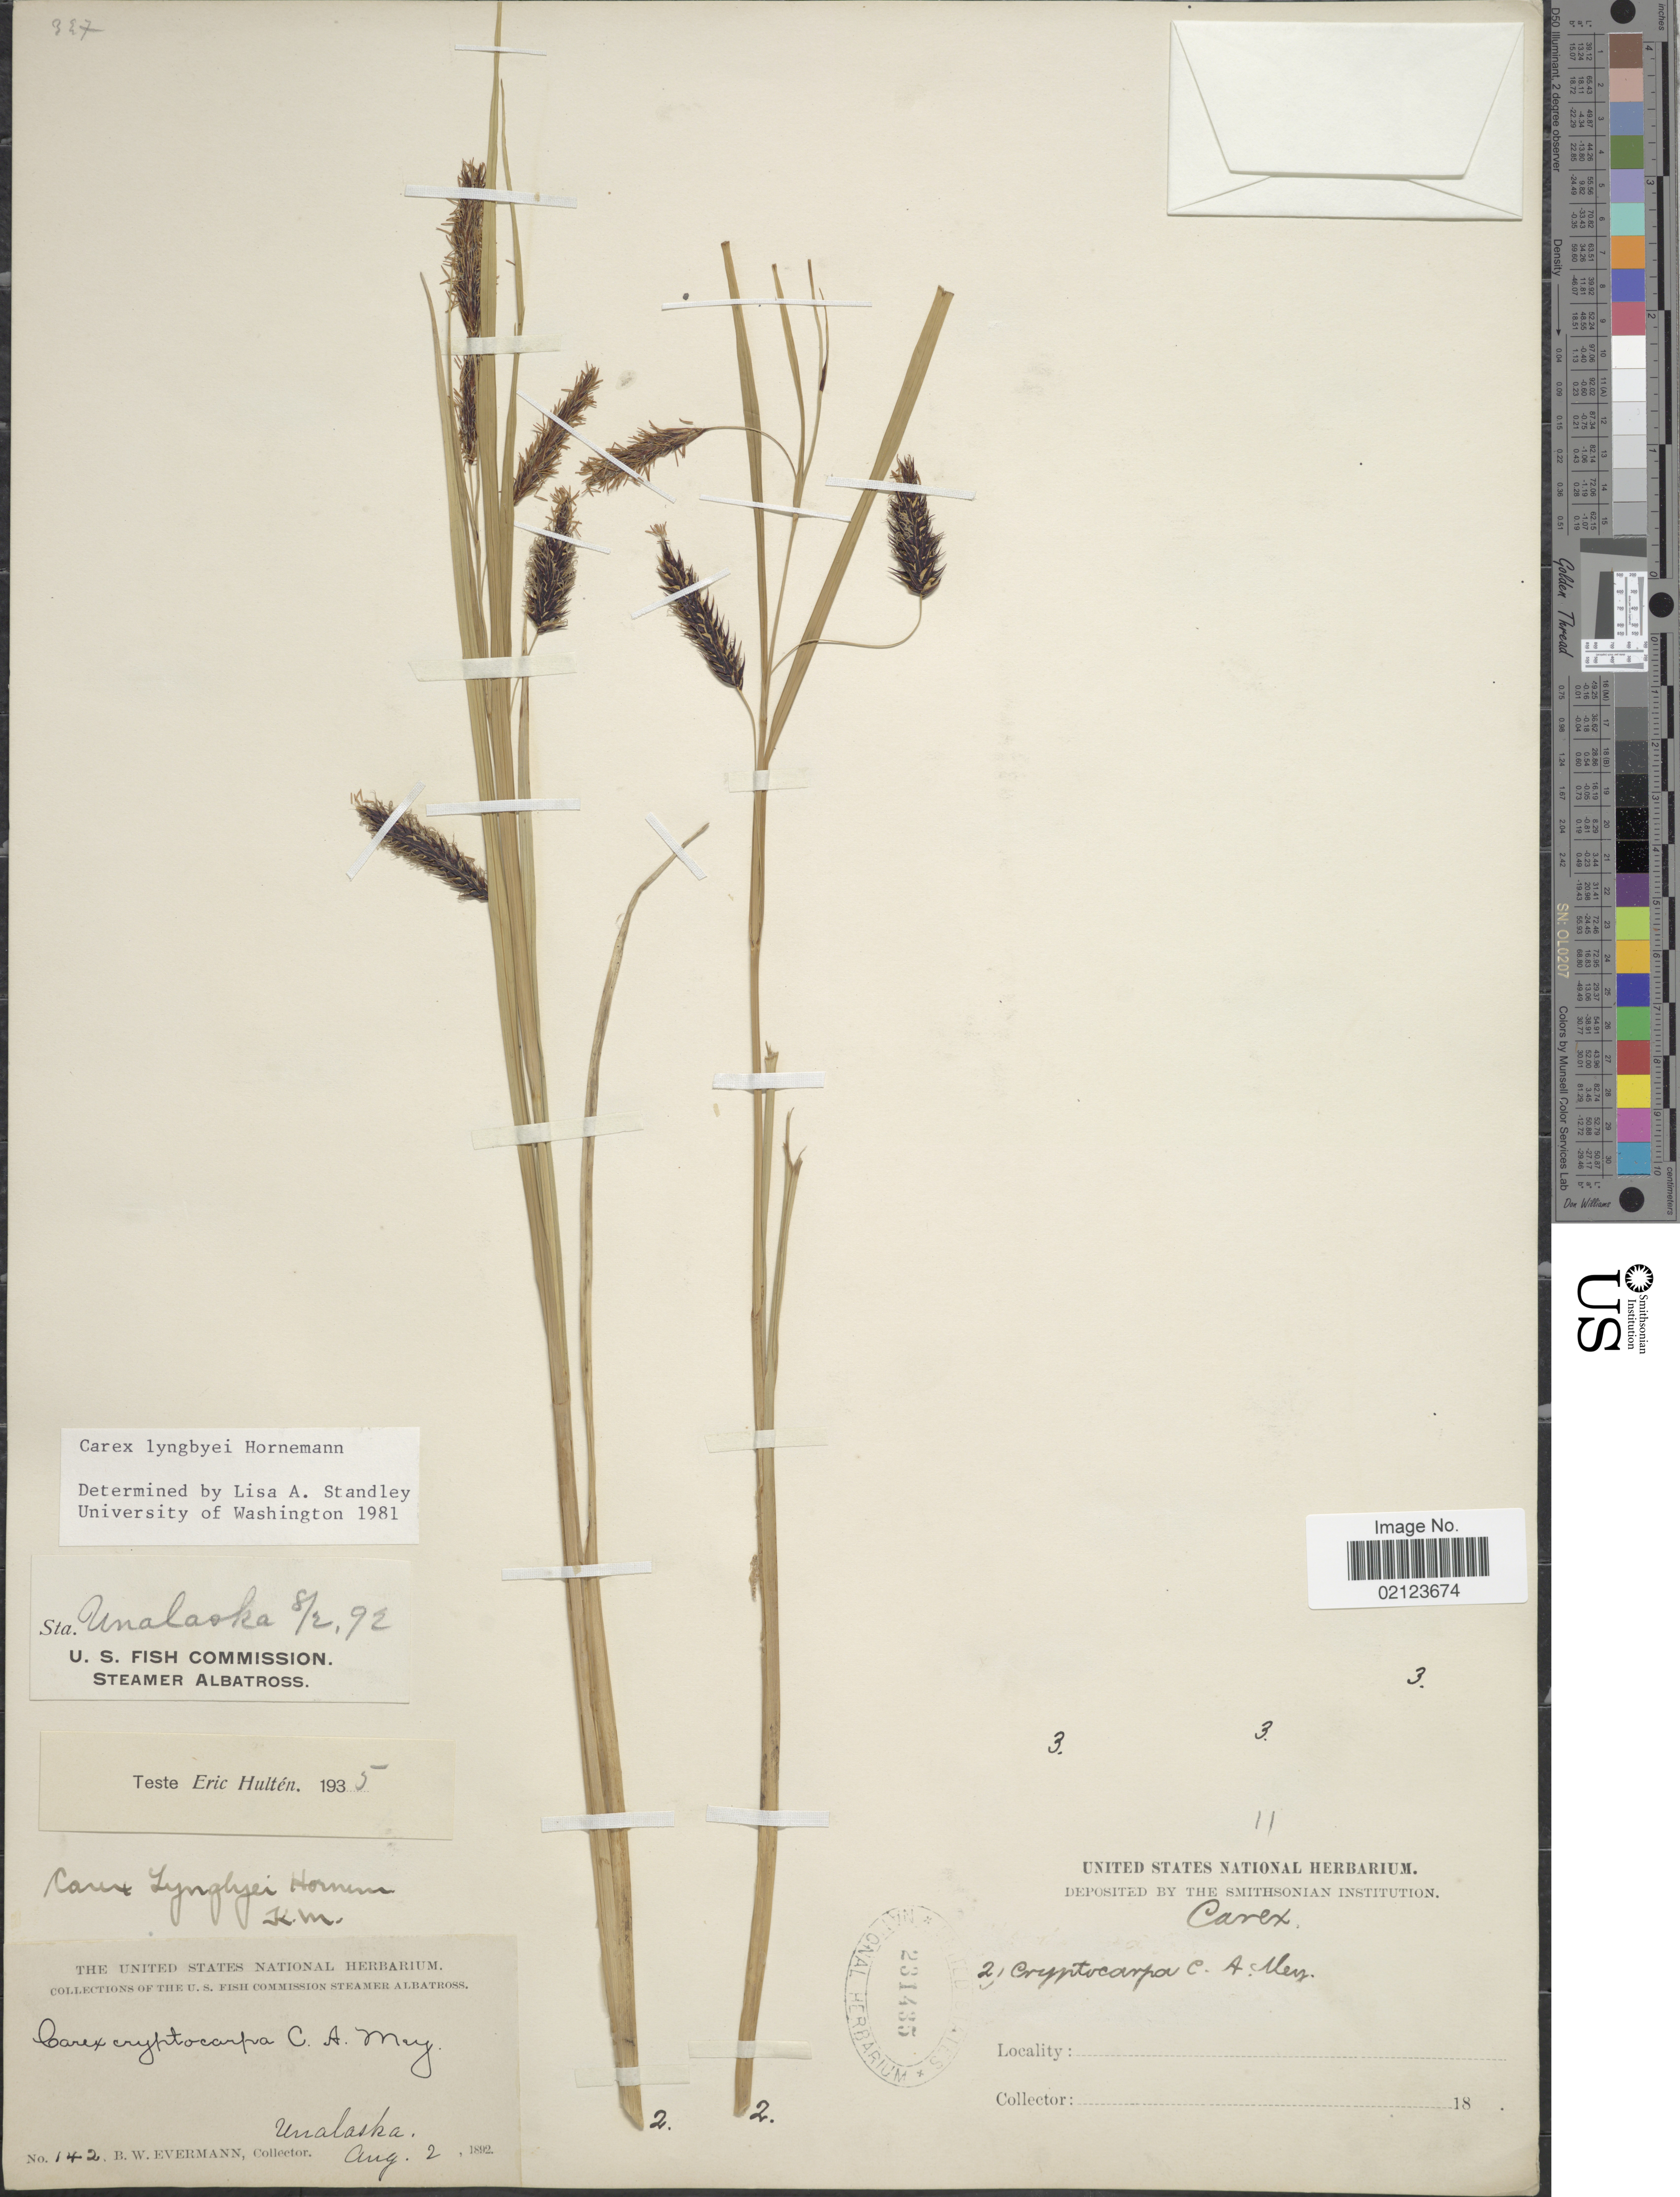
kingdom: Plantae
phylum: Tracheophyta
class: Liliopsida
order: Poales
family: Cyperaceae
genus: Carex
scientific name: Carex lyngbyei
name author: Hornem.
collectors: B. W. Evermann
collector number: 142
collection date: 1892-08-02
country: United States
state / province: Alaska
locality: Unalaska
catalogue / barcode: US 231435